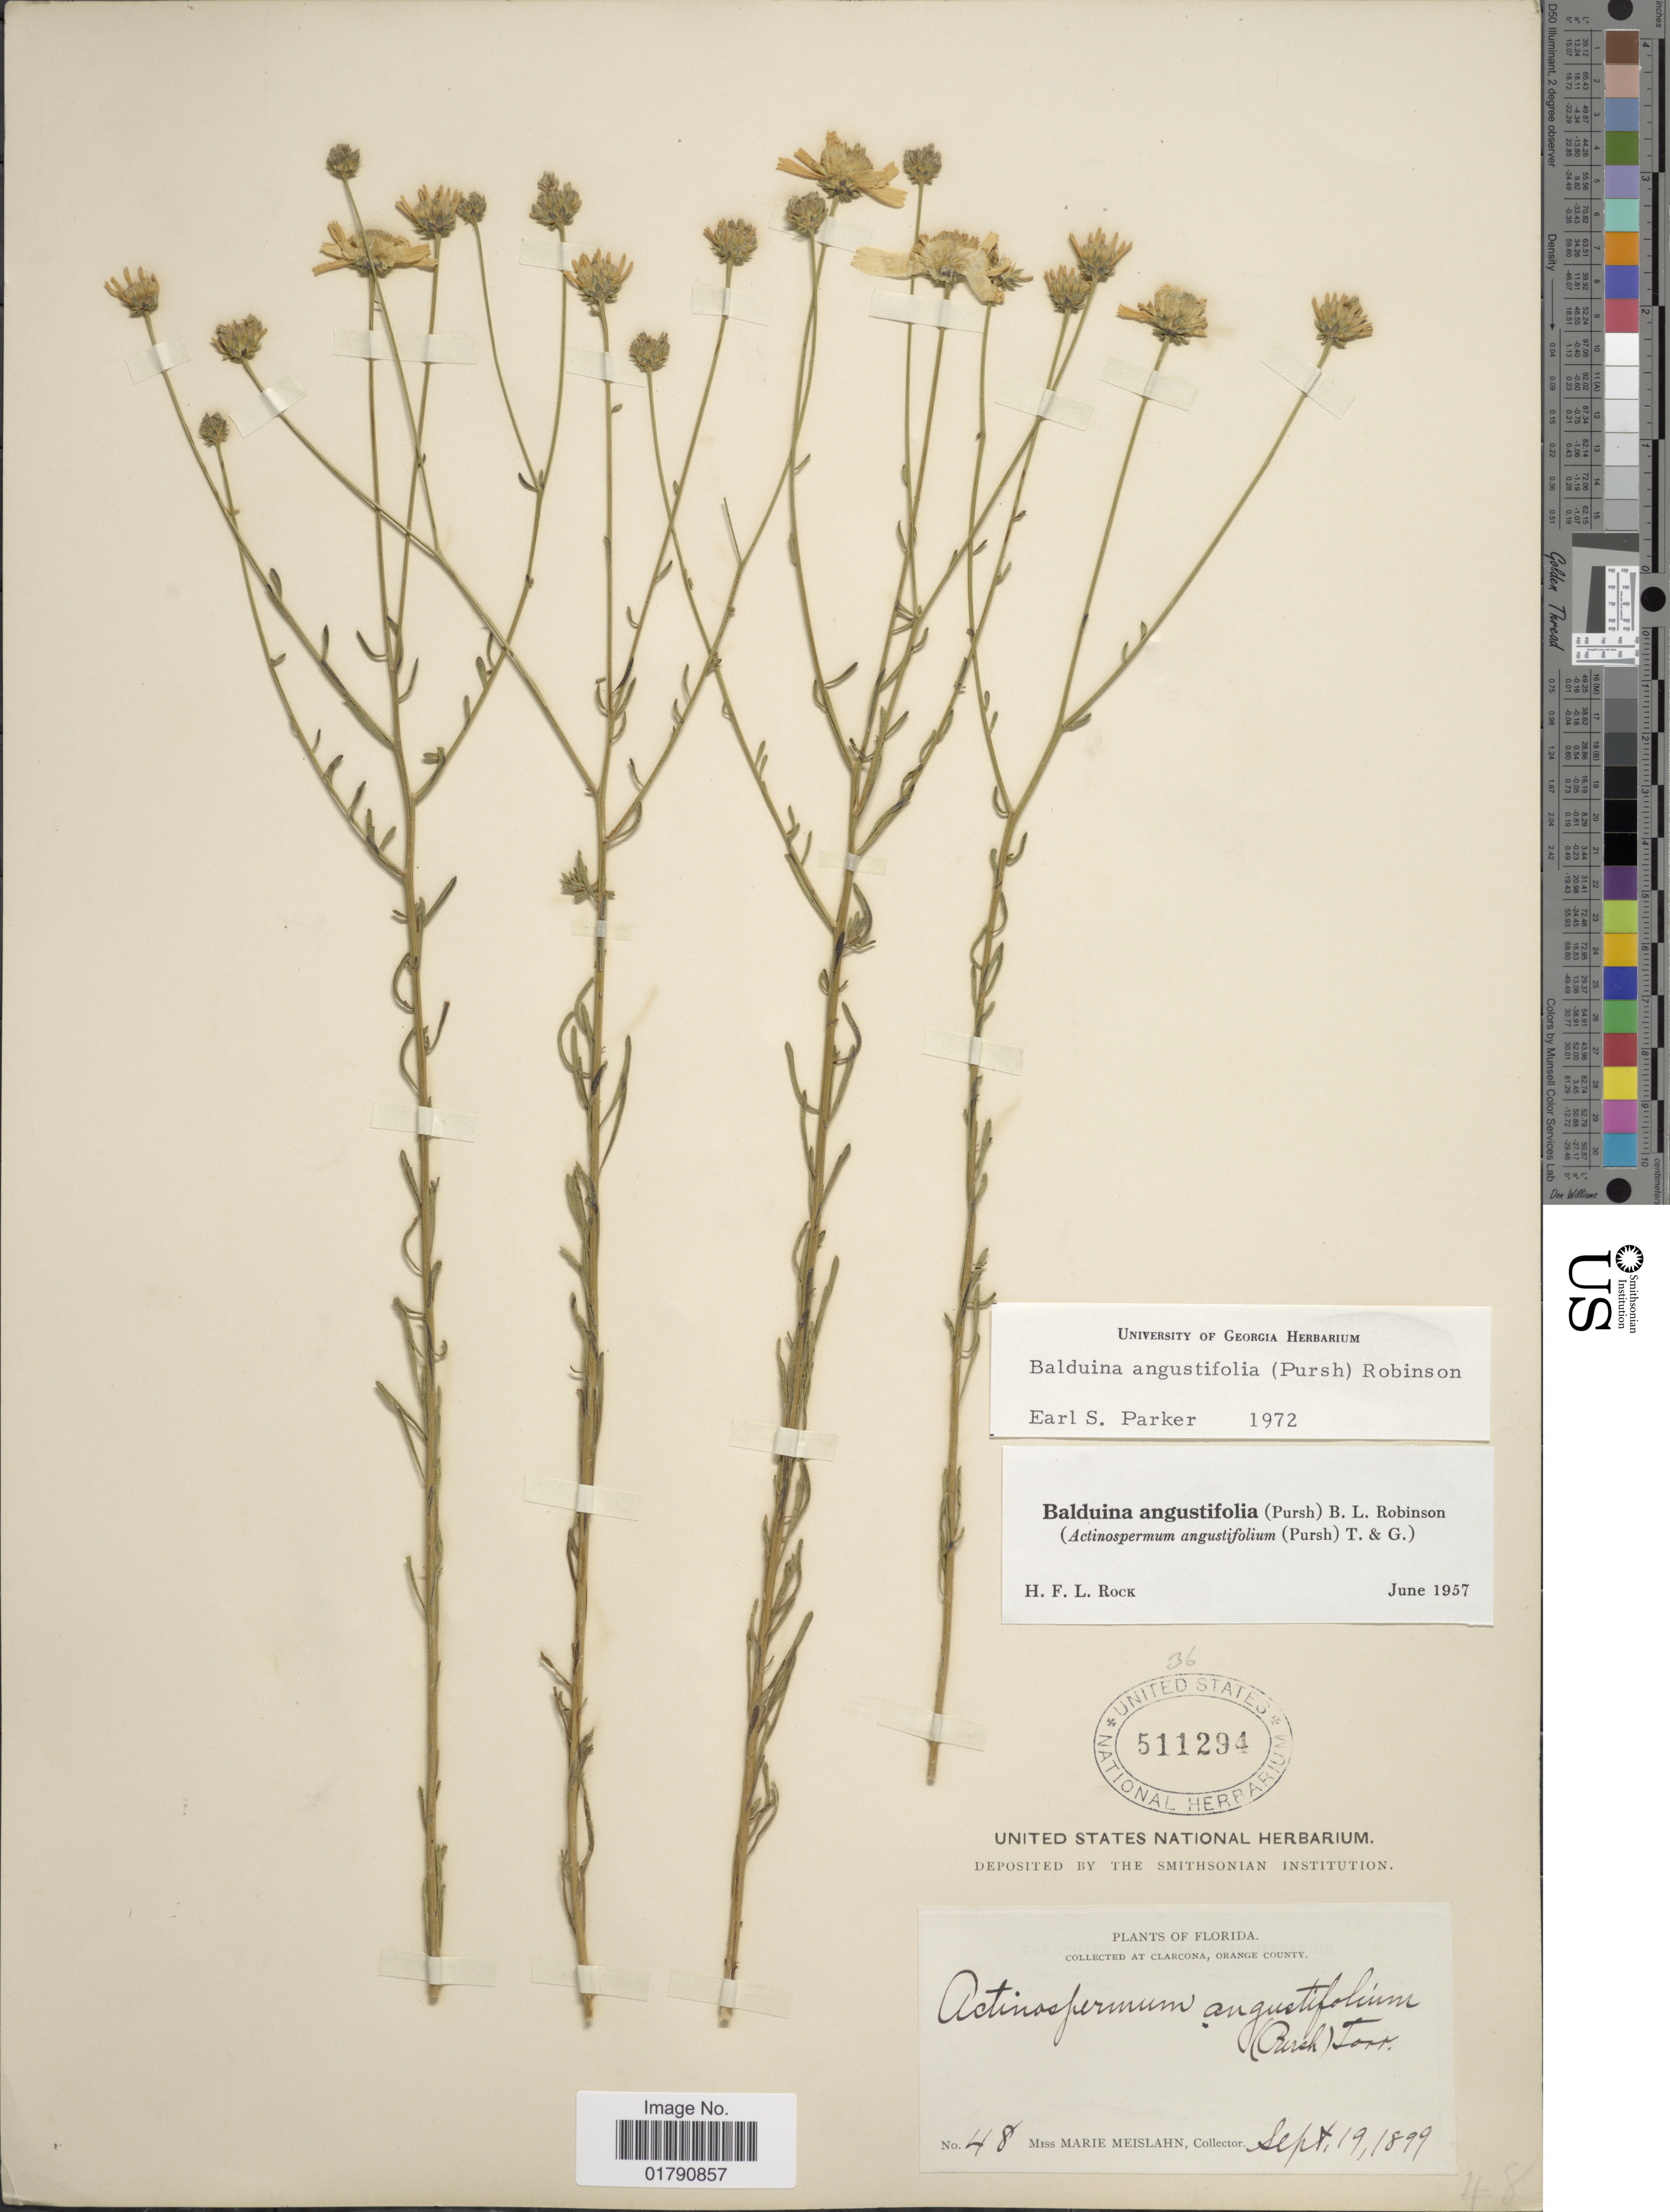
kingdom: Plantae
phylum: Tracheophyta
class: Magnoliopsida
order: Asterales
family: Asteraceae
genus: Balduina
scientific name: Balduina angustifolia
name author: (Pursh) B.L. Rob.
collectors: M. Meislahn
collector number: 48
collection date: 1899-09-19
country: United States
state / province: Florida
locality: Clarcona, Orange County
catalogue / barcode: US 511294